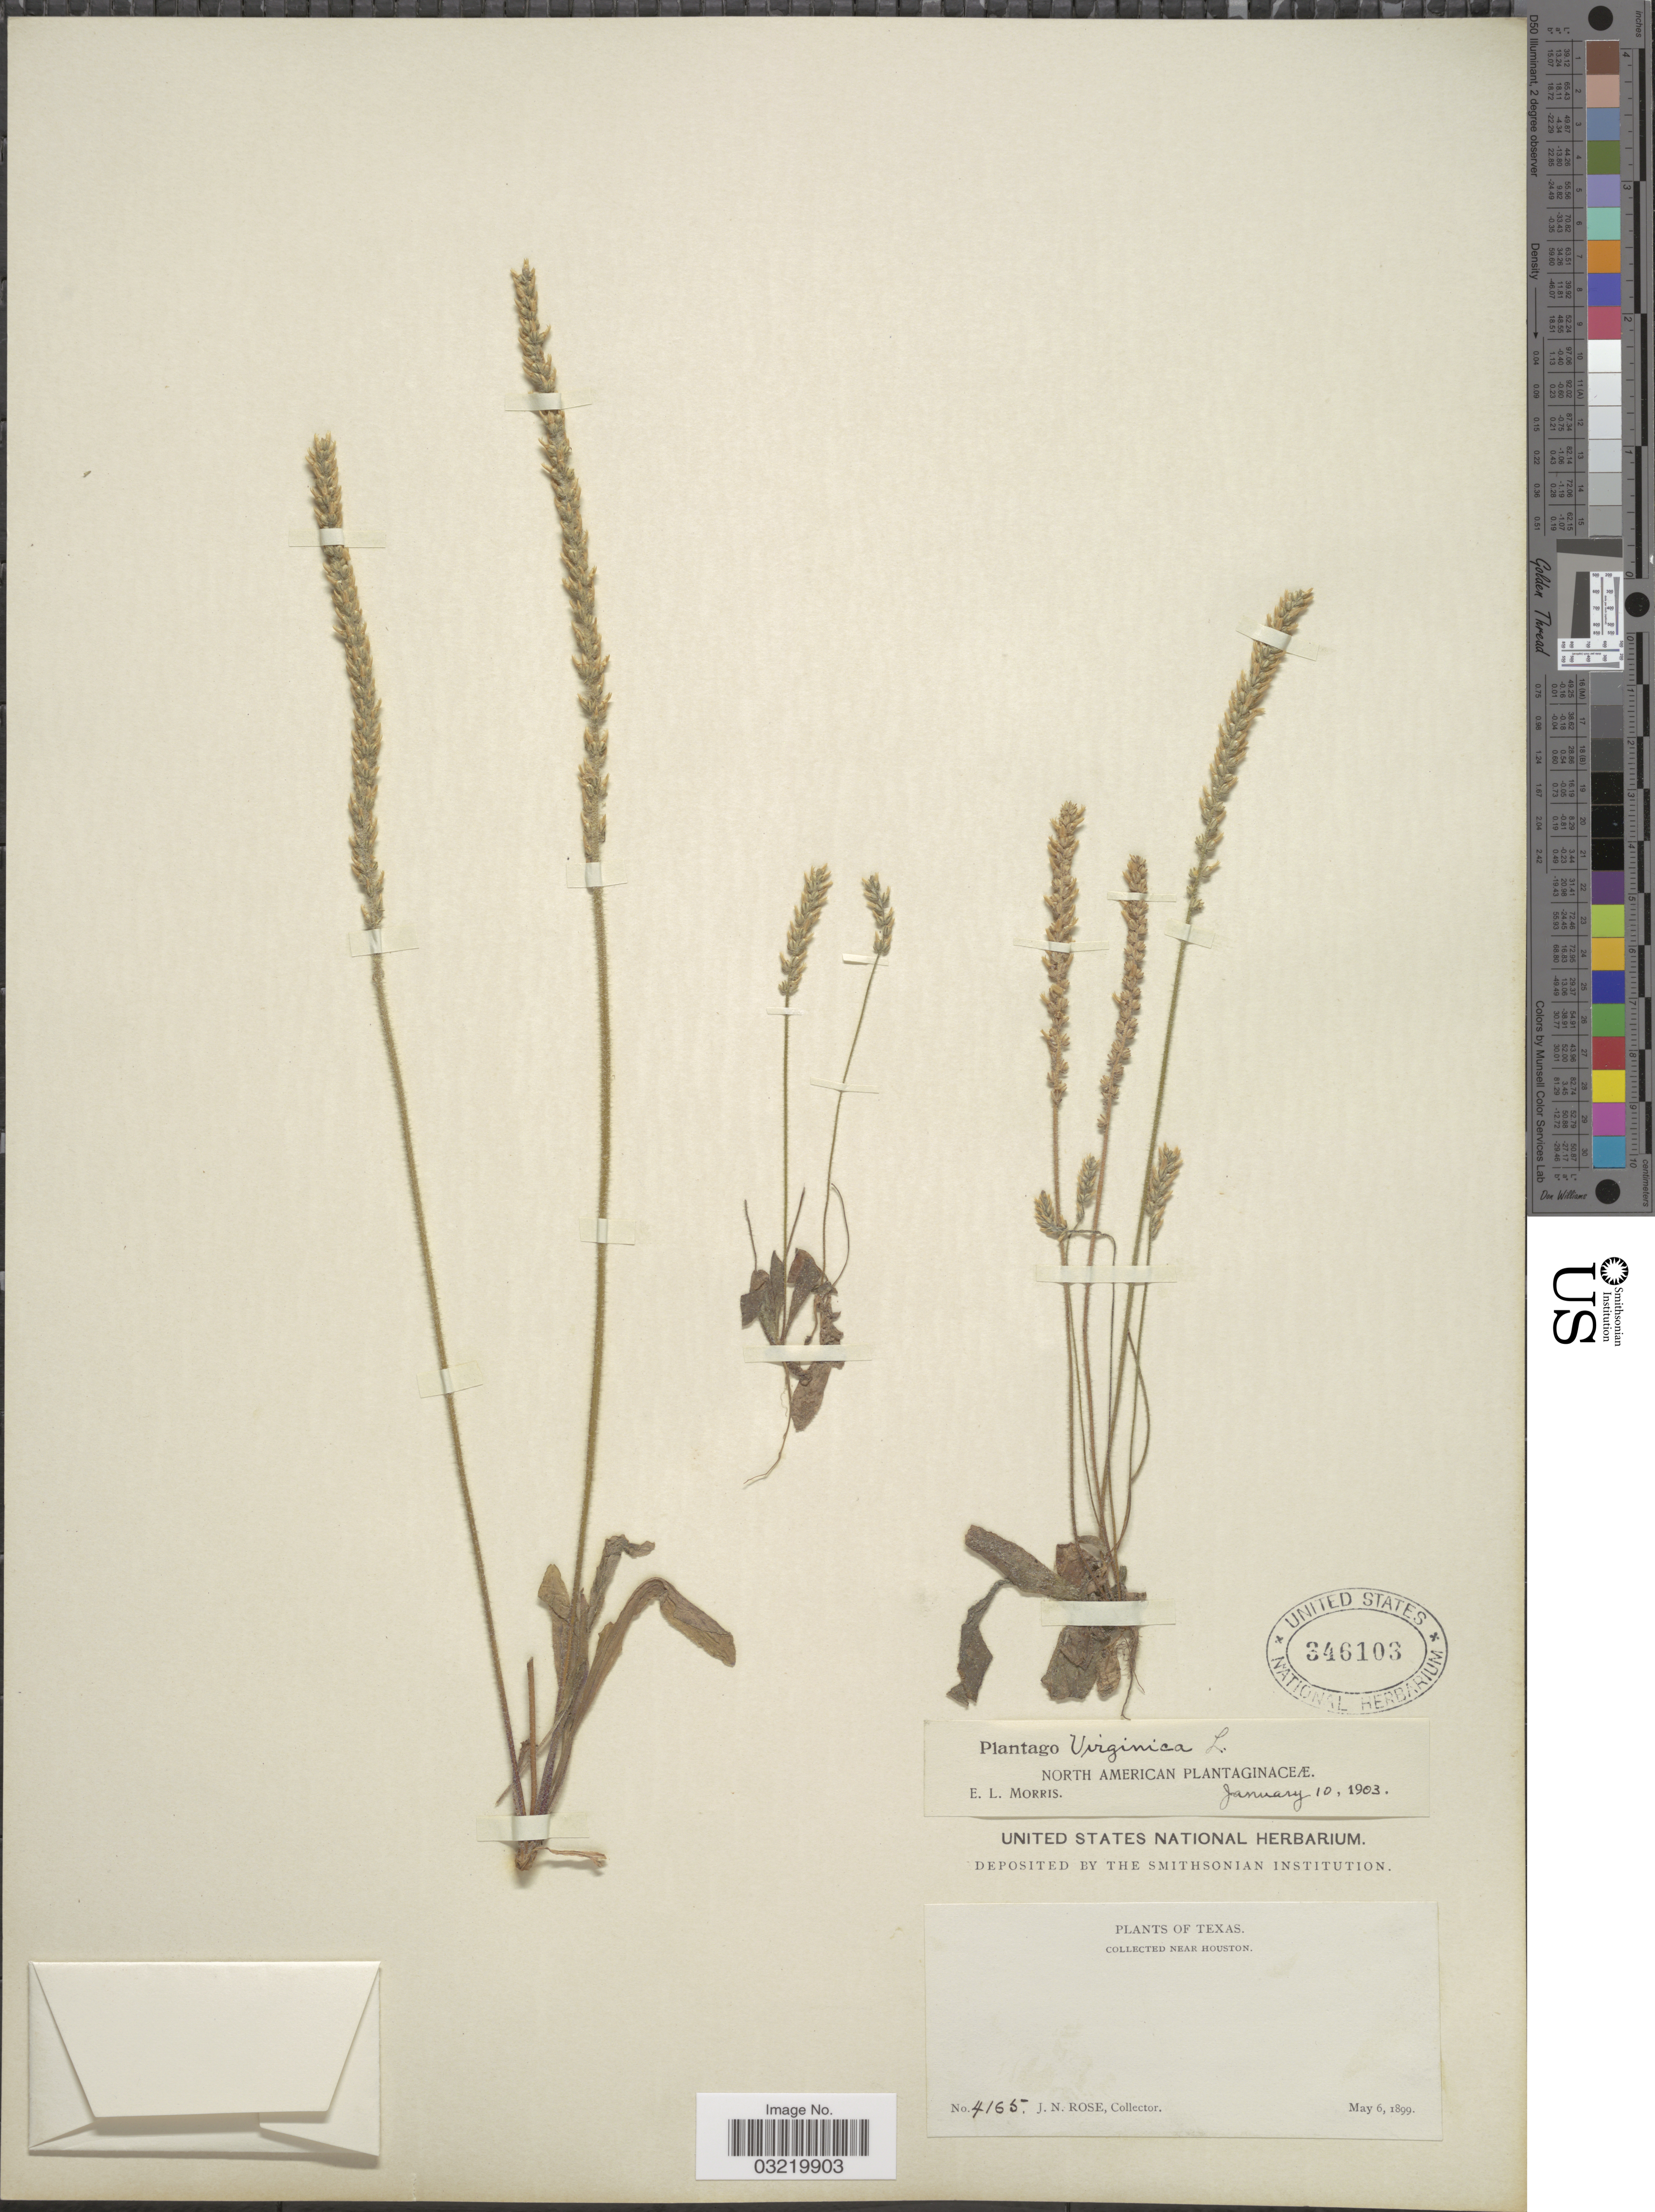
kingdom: Plantae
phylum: Tracheophyta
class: Magnoliopsida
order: Lamiales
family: Plantaginaceae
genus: Plantago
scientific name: Plantago virginica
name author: L.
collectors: J. N. Rose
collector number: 4165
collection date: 1899-05-06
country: United States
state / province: Texas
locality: Near Houston.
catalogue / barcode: US 346103